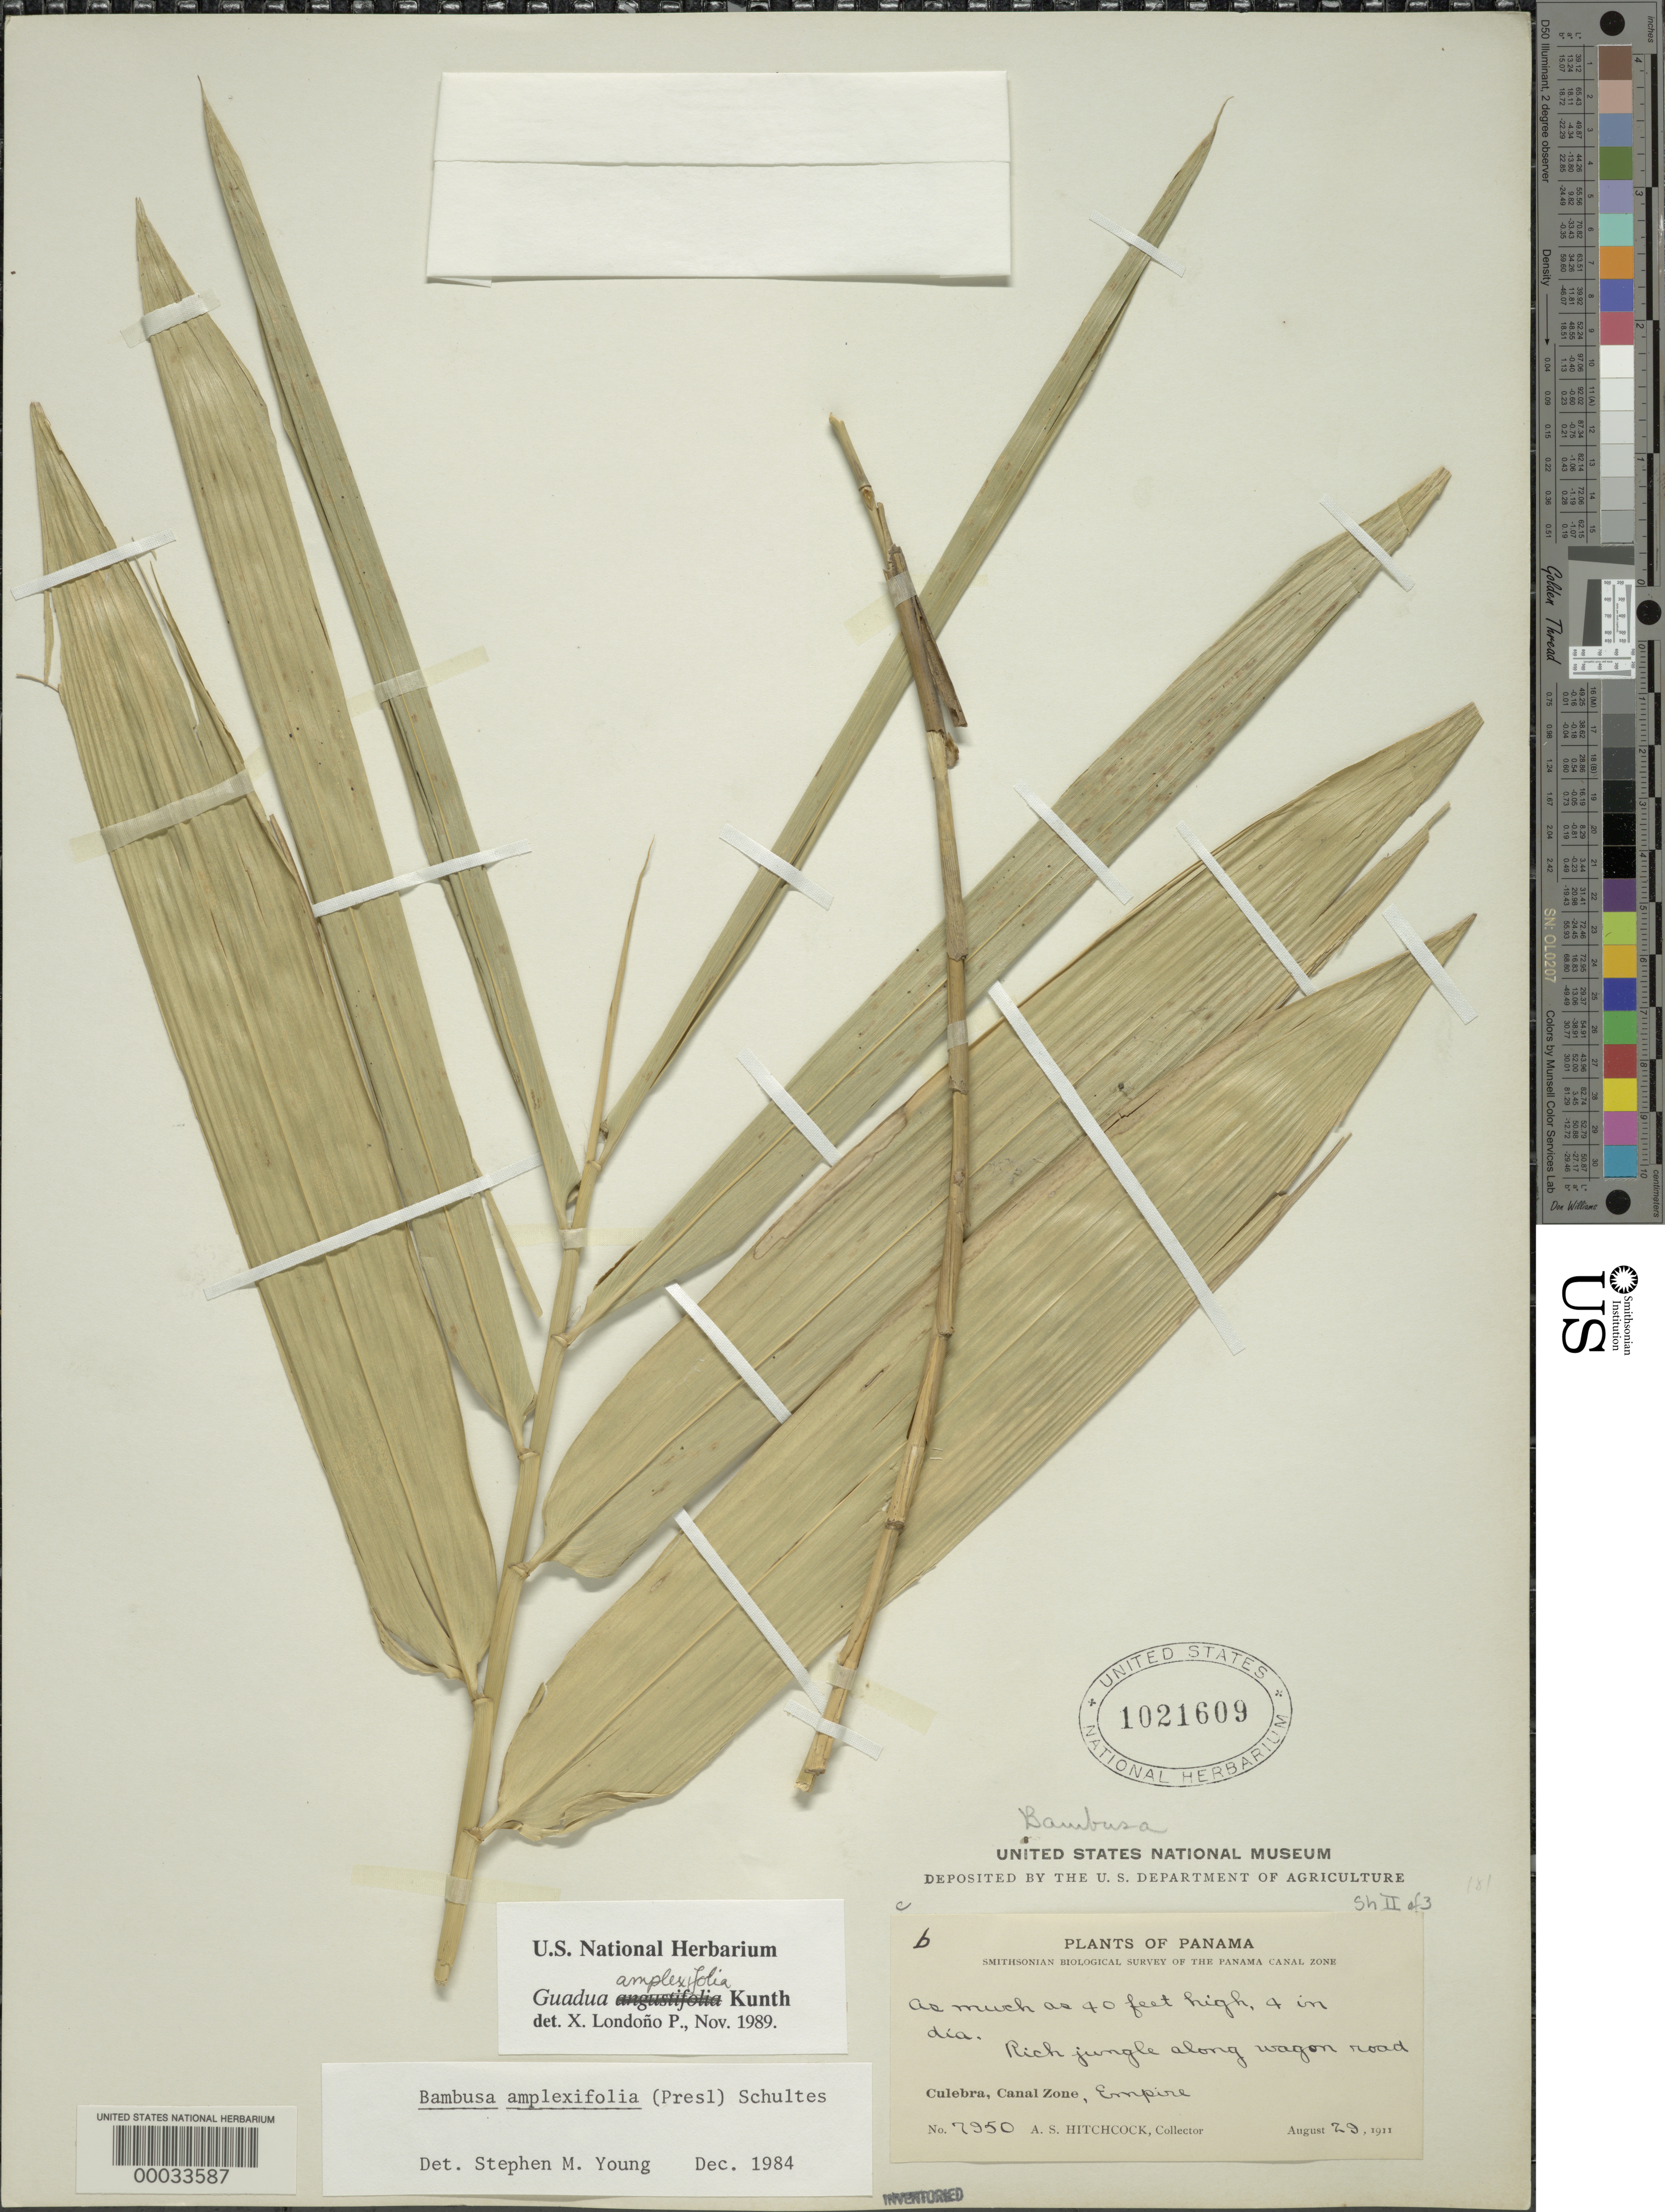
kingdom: Plantae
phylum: Tracheophyta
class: Liliopsida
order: Poales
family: Poaceae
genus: Guadua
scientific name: Guadua amplexifolia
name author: J. Presl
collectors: A. S. Hitchcock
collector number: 7950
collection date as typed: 29 Aug 1911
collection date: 1911-08-29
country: Panama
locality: Culebra, empire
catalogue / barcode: US 1021609